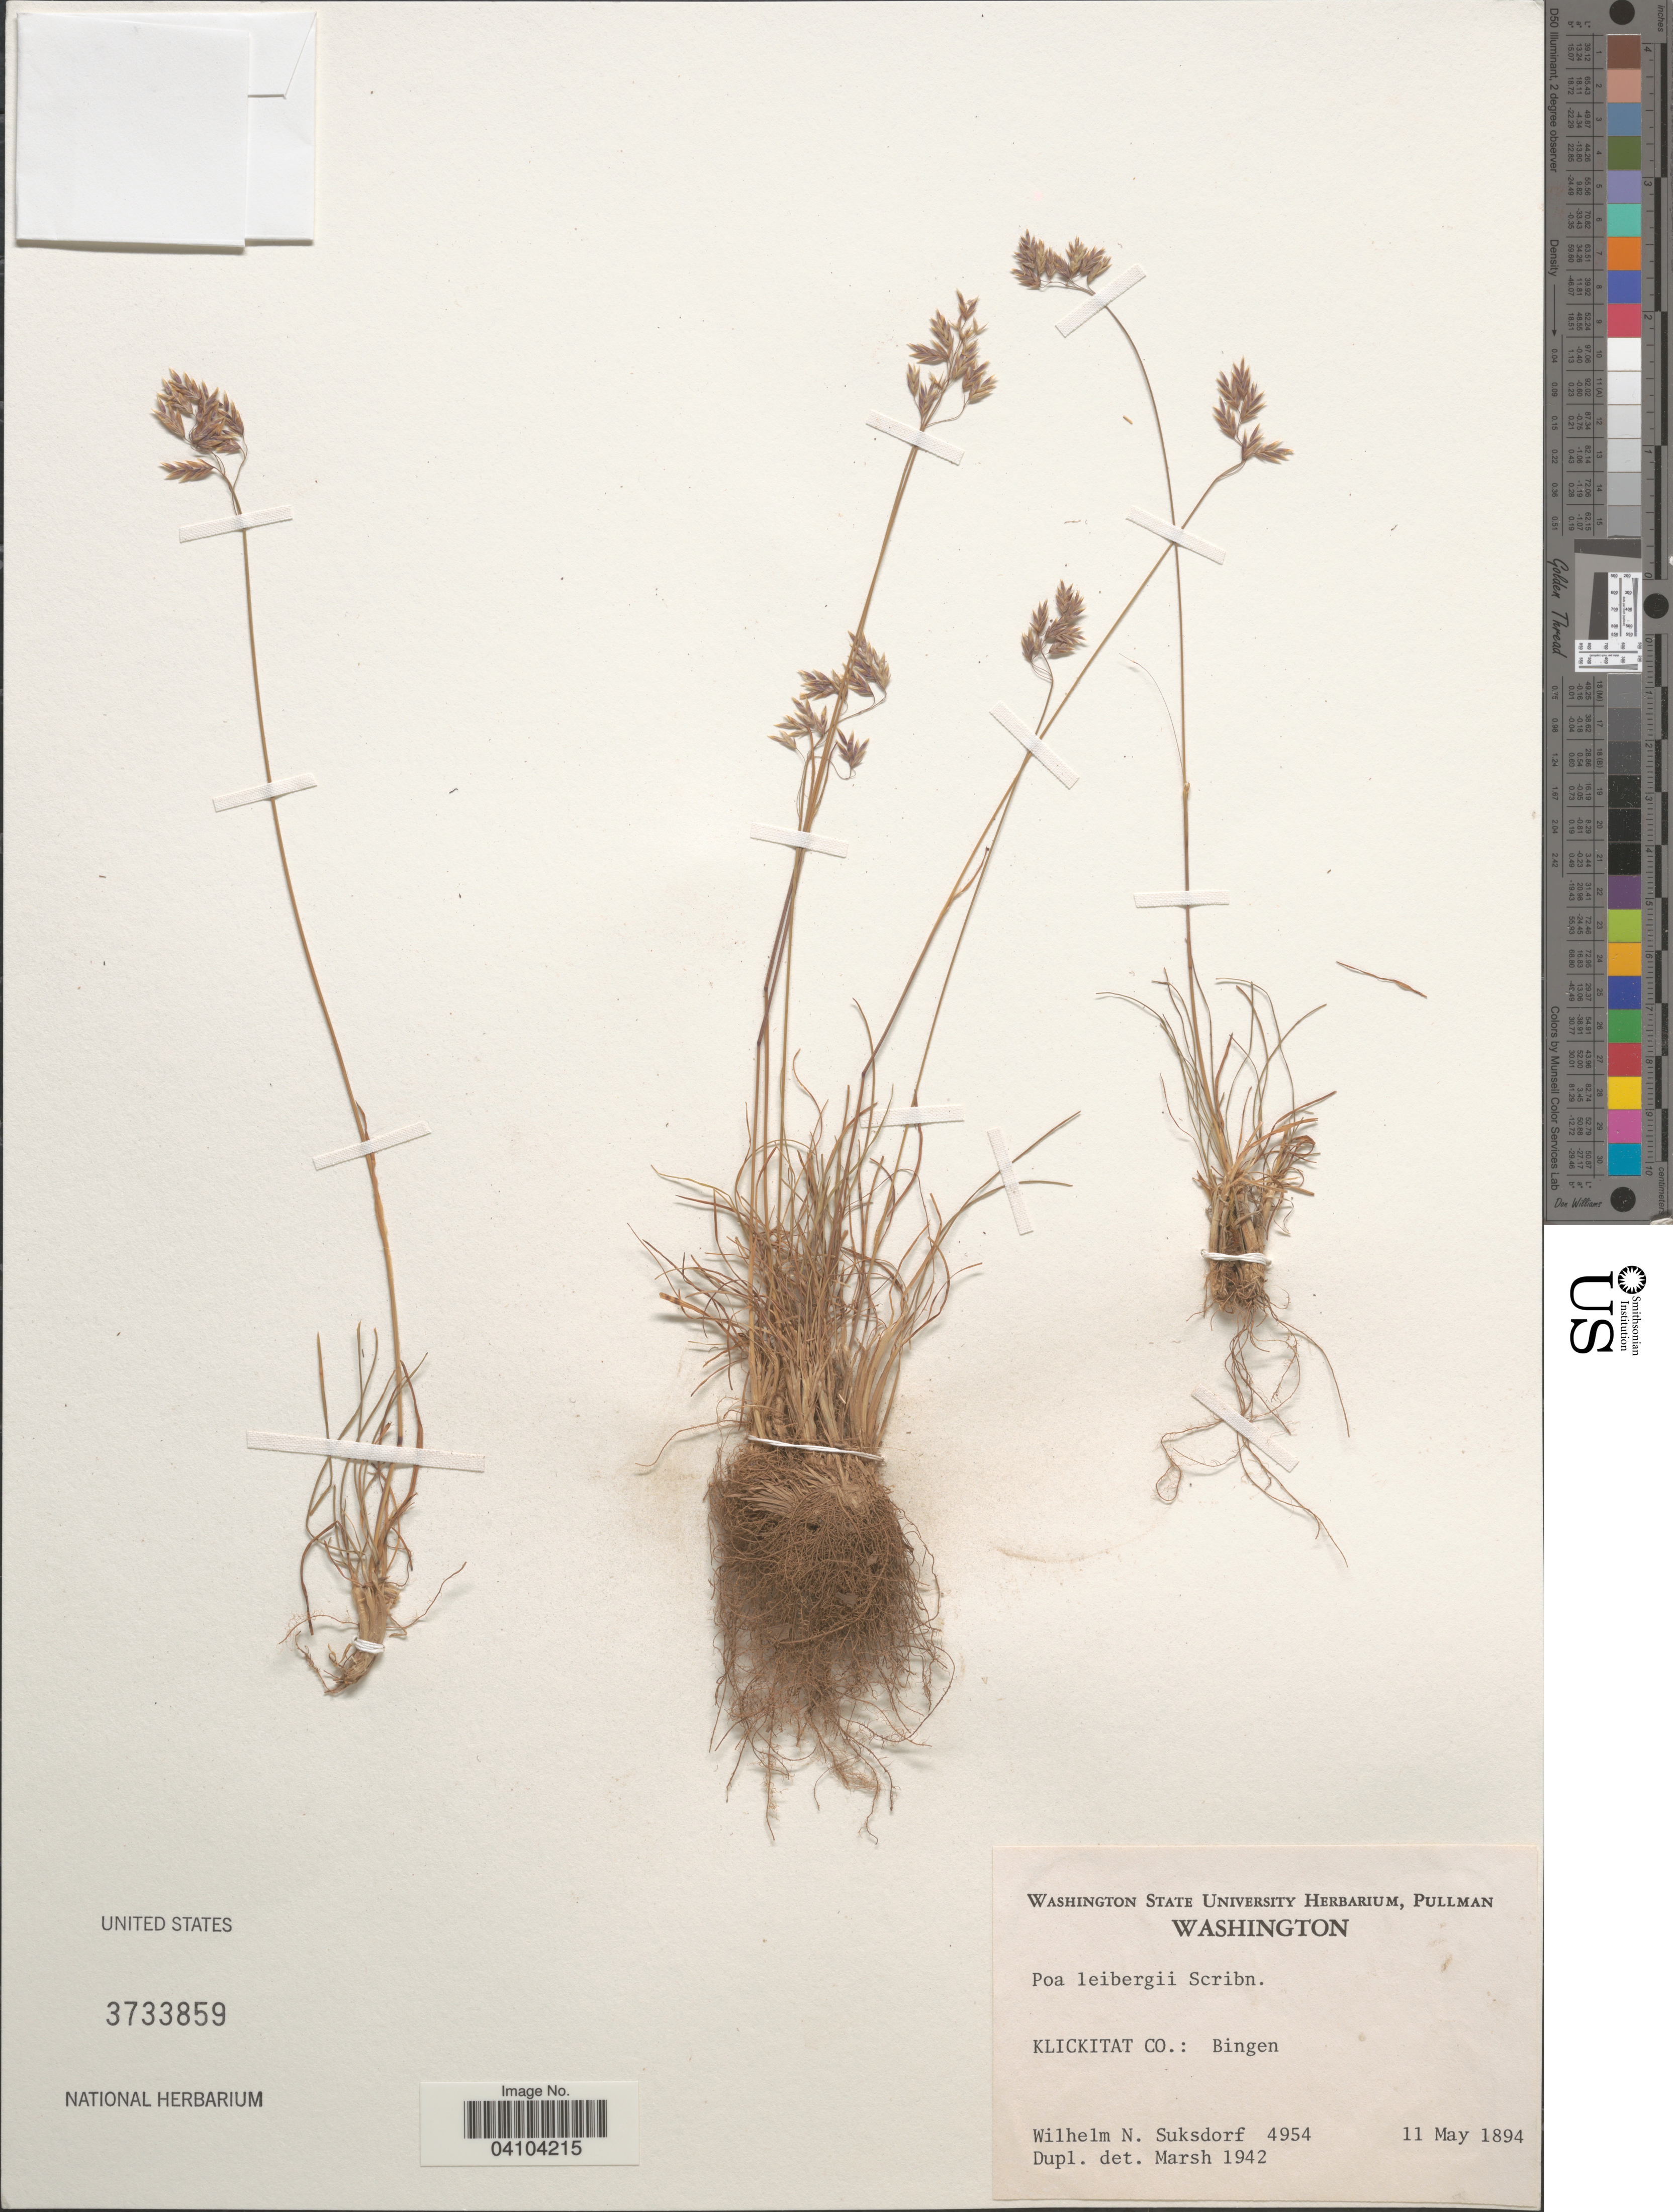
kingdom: Plantae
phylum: Tracheophyta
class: Liliopsida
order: Poales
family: Poaceae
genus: Poa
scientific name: Poa leibergii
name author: Scribn.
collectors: W. N. Suksdorf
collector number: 4954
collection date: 1894-05-11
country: United States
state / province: Washington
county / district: Klickitat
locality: Klickitat Co.: Bingen.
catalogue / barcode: US 3733859